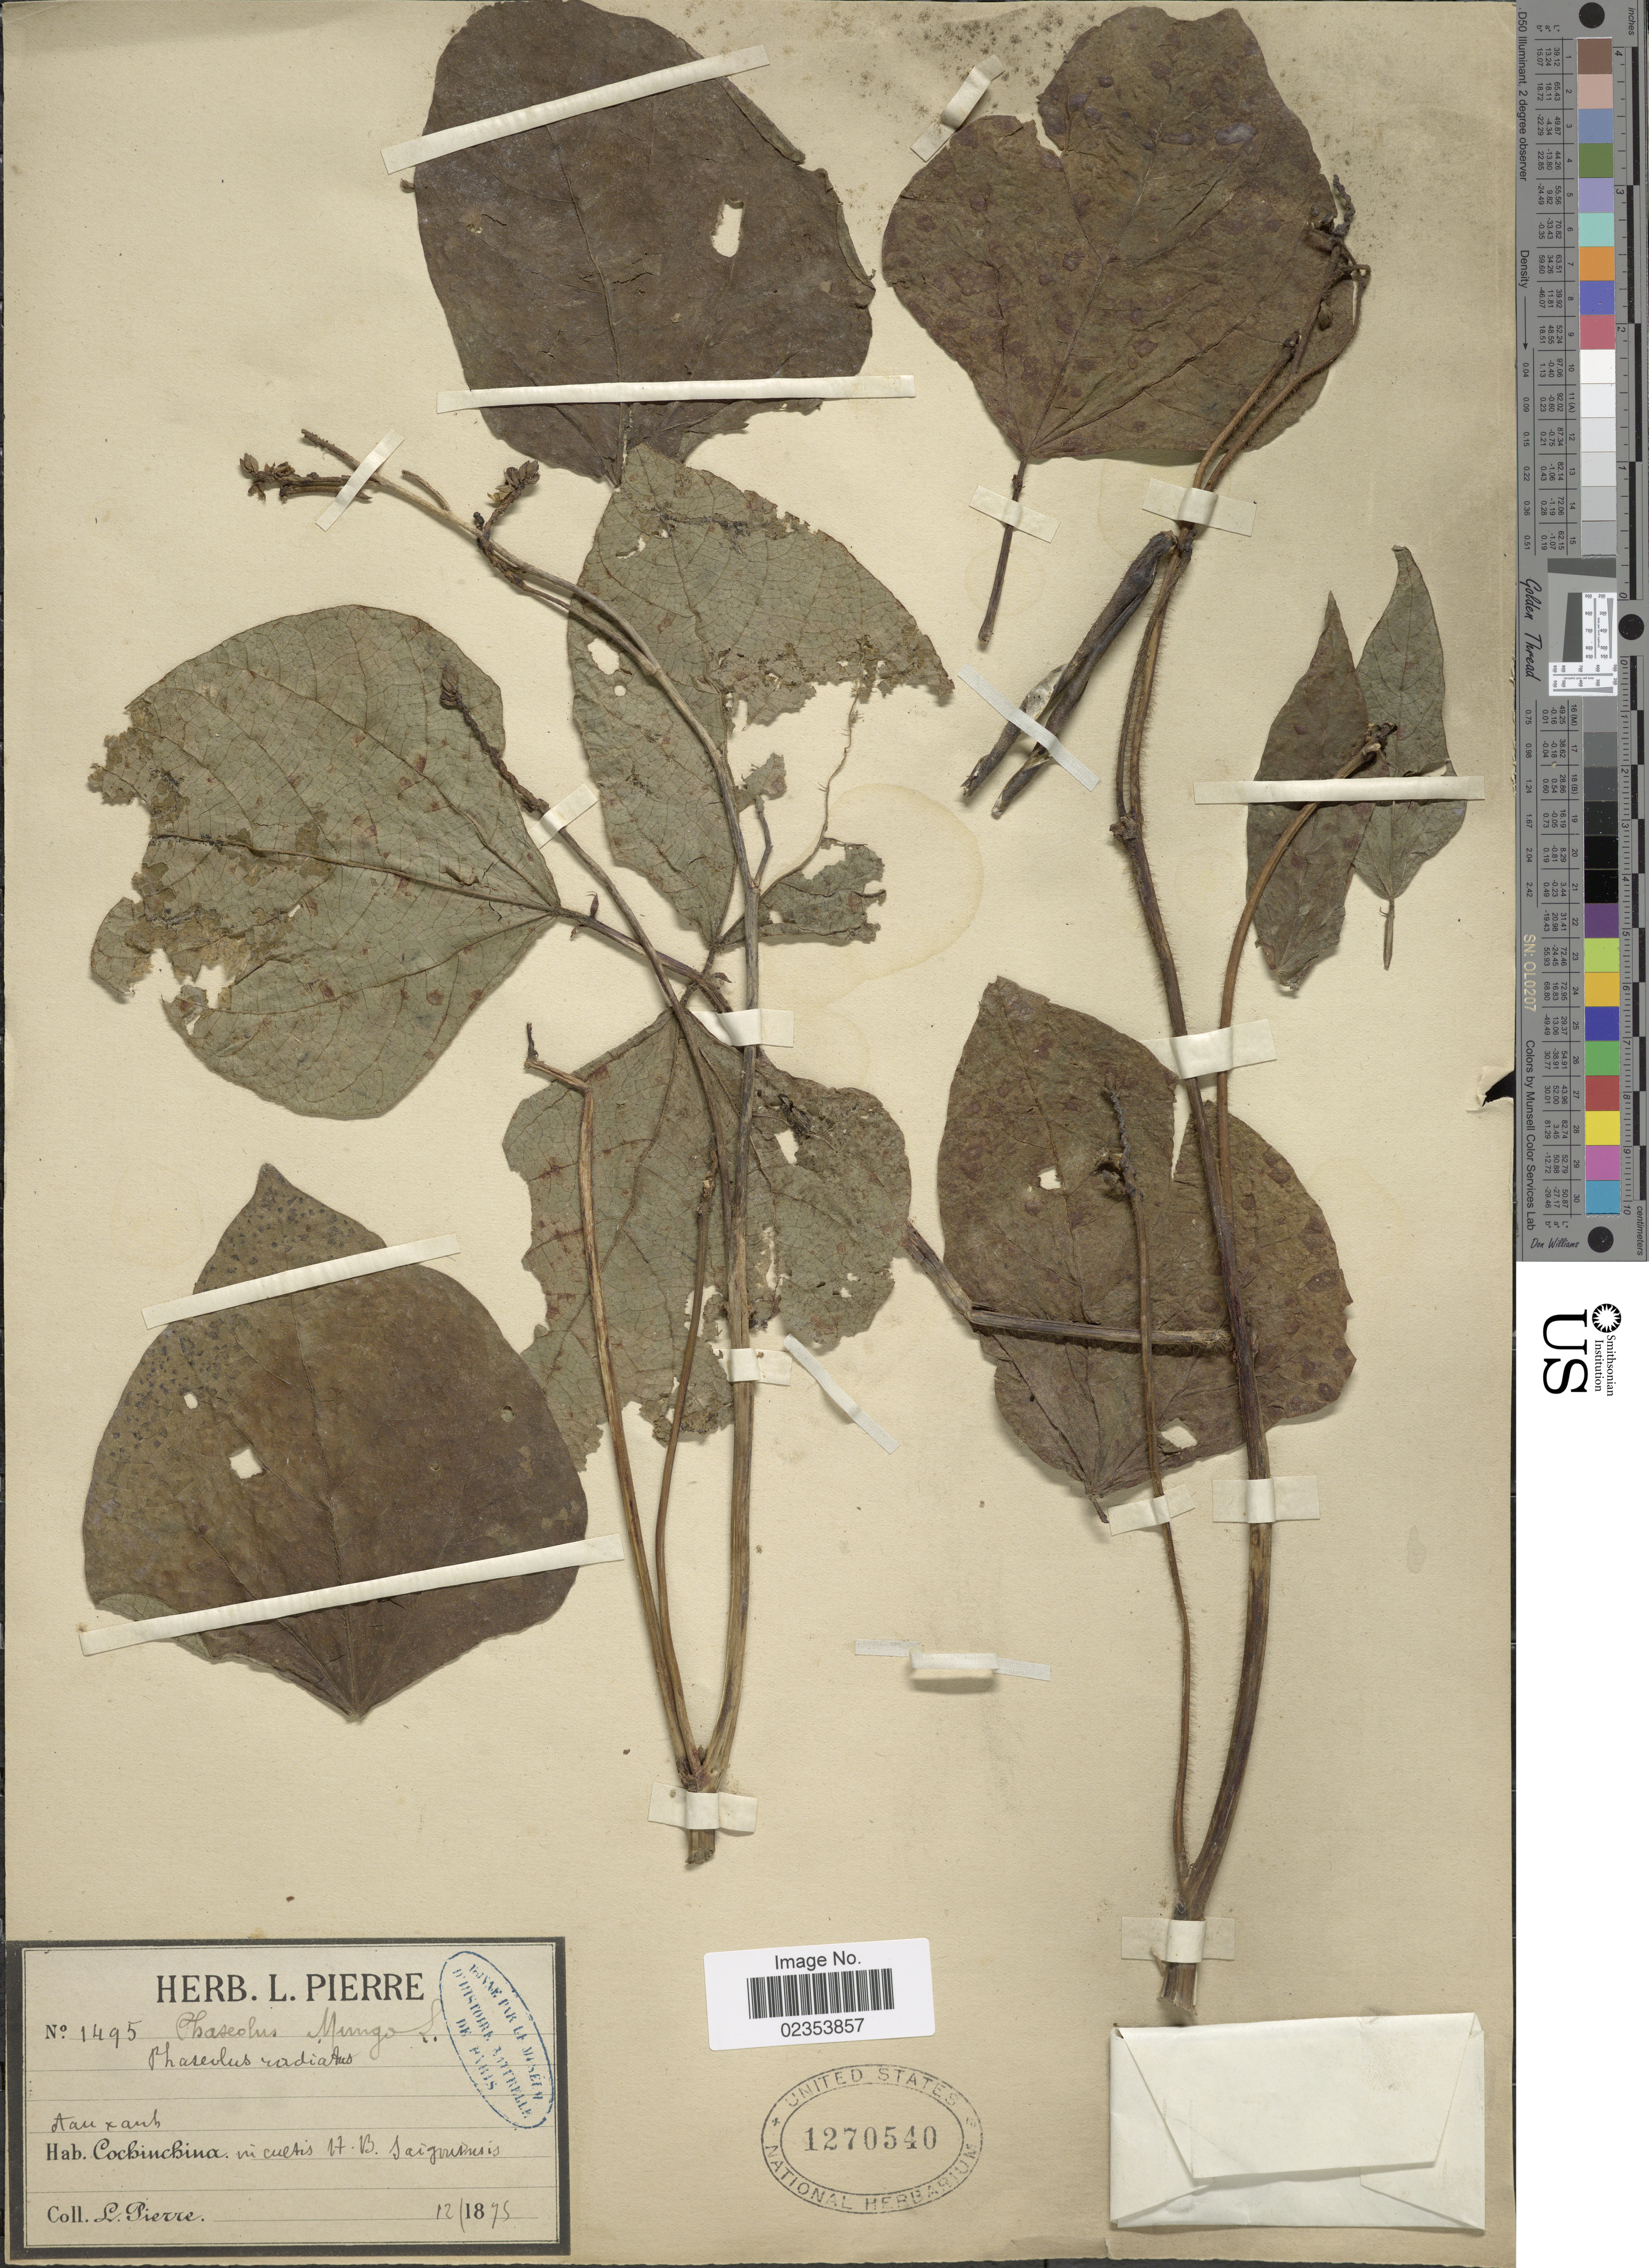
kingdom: Plantae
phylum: Tracheophyta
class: Magnoliopsida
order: Fabales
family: Fabaceae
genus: Vigna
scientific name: Vigna radiata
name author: (L.) R. Wilczek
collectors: L. Pierre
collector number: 1495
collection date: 1875-12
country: Vietnam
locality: Cochinchina, in cultis H. B. Saigonensis.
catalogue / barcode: US 1270540